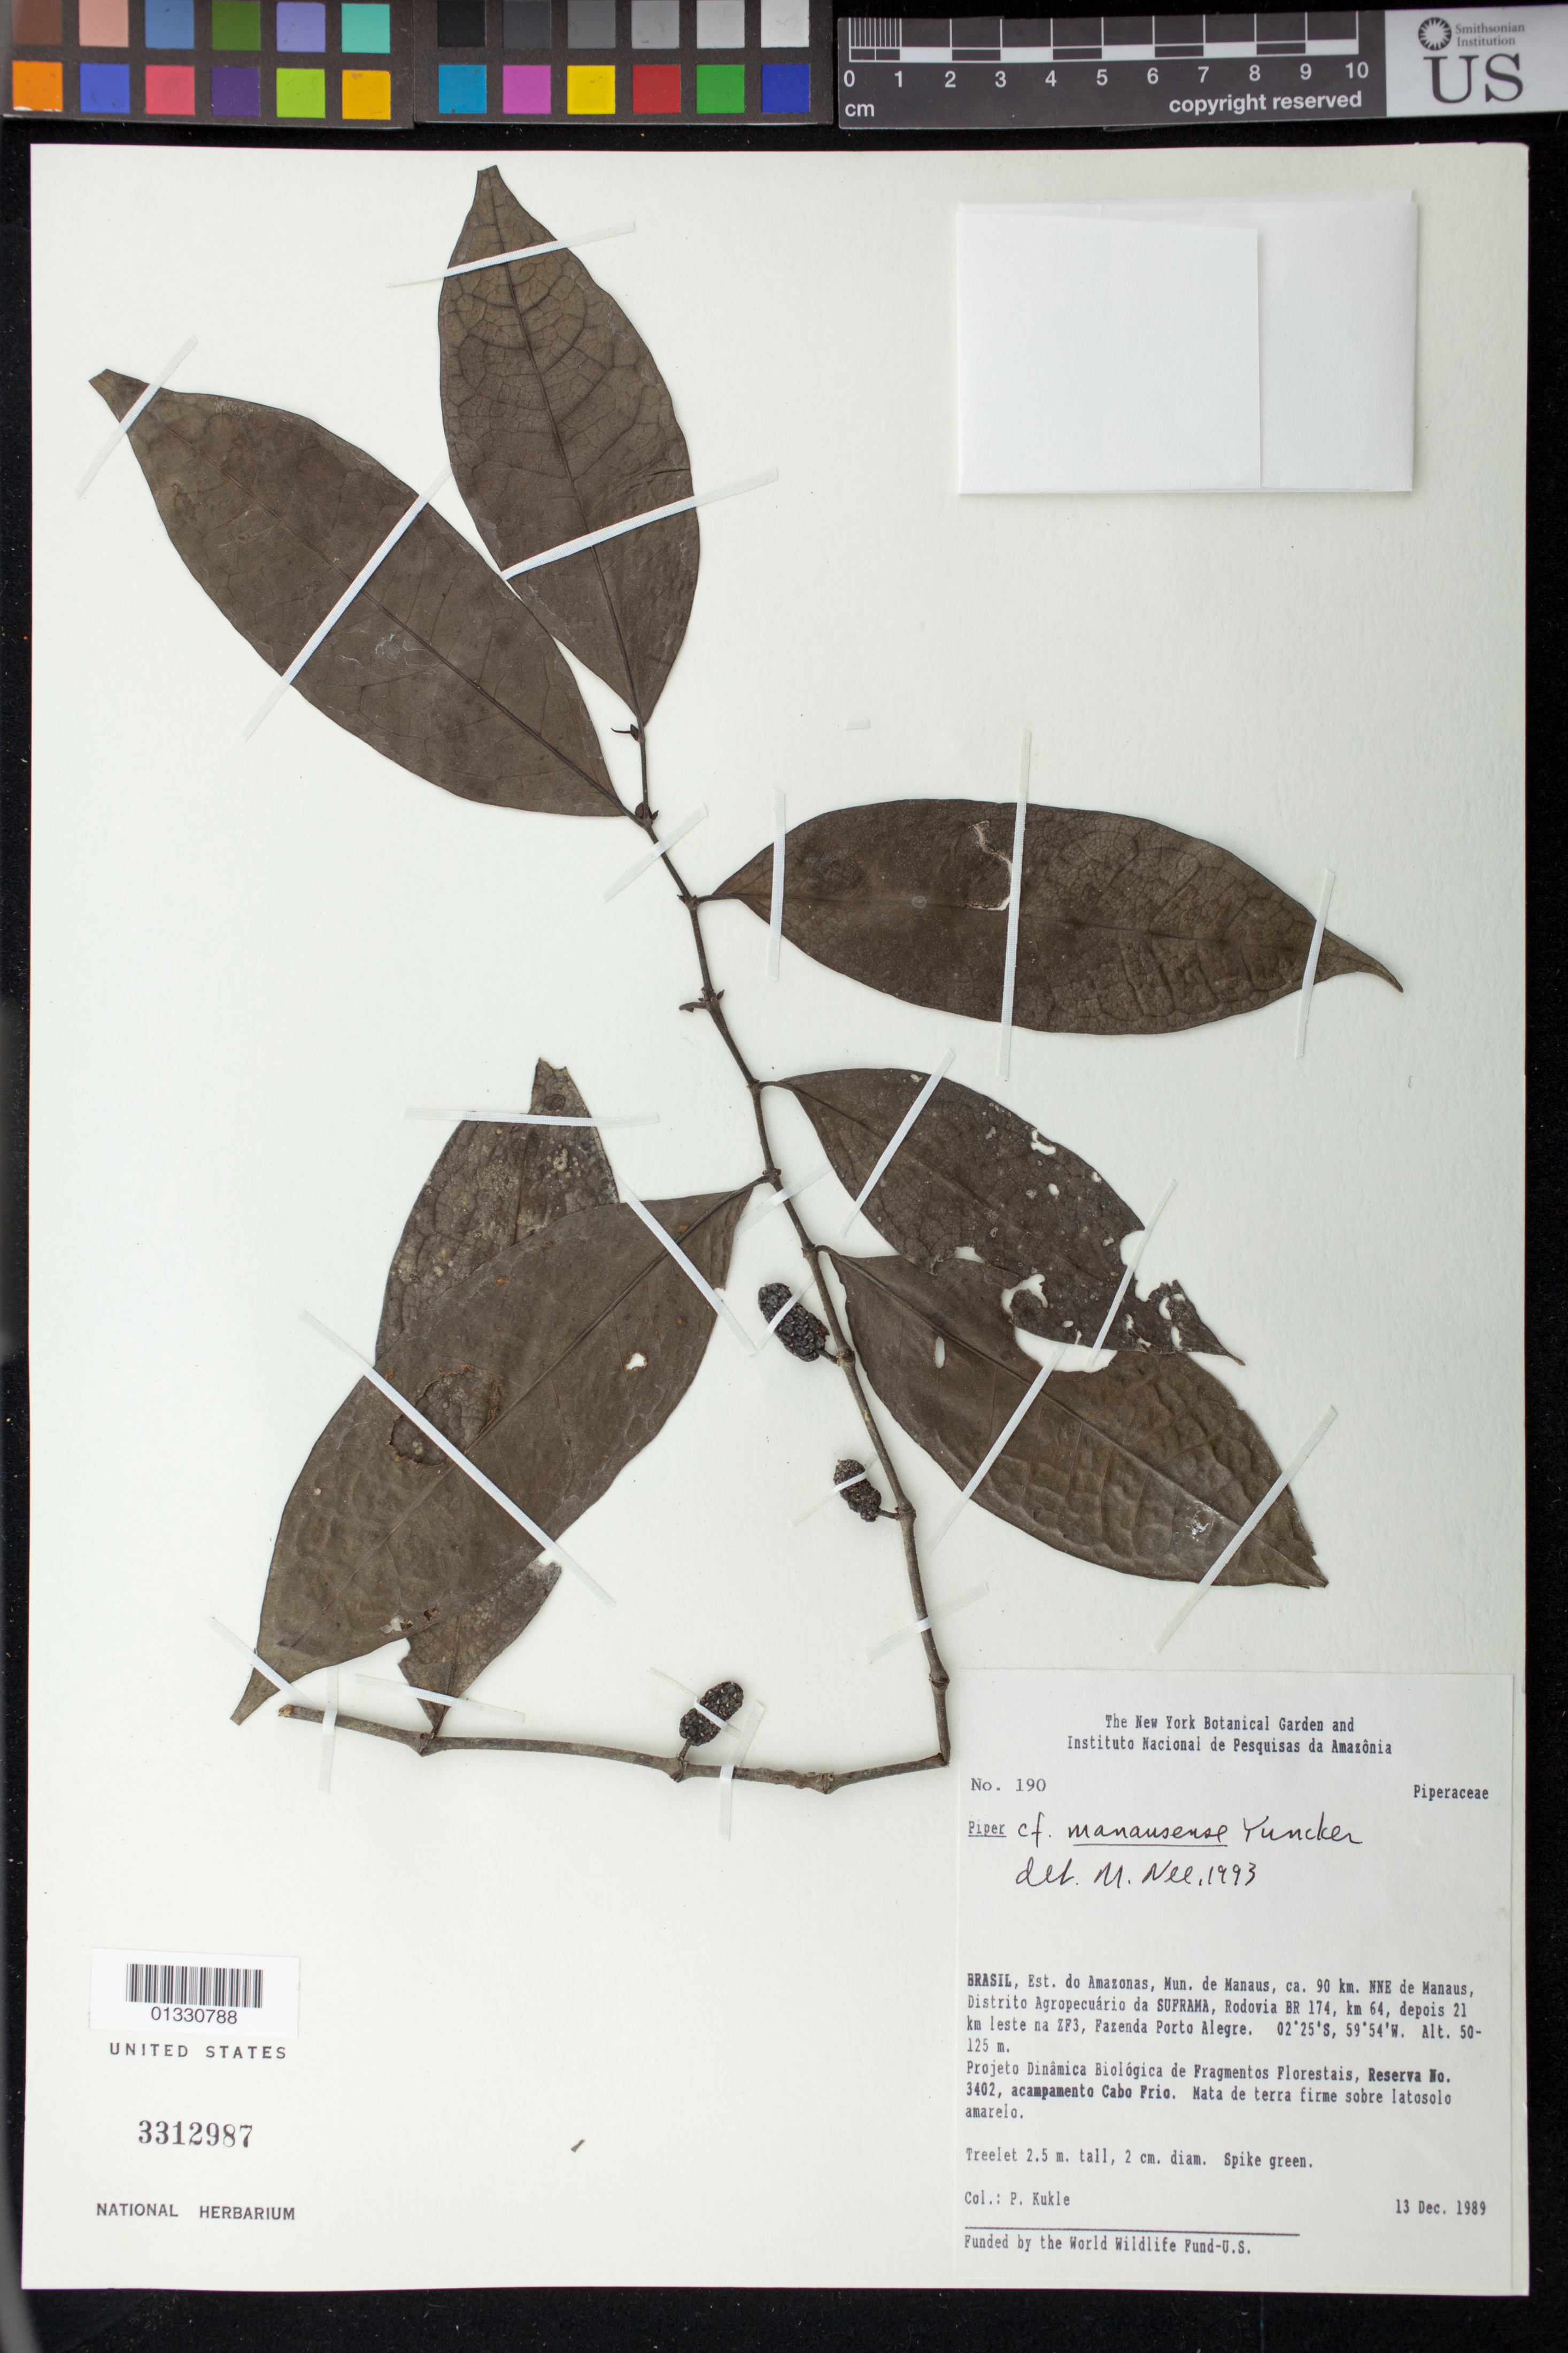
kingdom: Plantae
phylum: Tracheophyta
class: Magnoliopsida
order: Piperales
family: Piperaceae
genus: Piper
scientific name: Piper manausense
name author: Yunck.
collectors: P. Kukle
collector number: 190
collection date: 1989-12-13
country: Brazil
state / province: Amazonas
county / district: Manaus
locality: Ca. 90 km NNE de Manaus, Distrito Agropecuário da SUFRAMA, Rodovia BR 174, km 64, depois 21 km leste na ZF3, Fazenda Porto Alegre. Reserva no. 3402, acampamento Cabo Frio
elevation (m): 50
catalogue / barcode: US 3312987